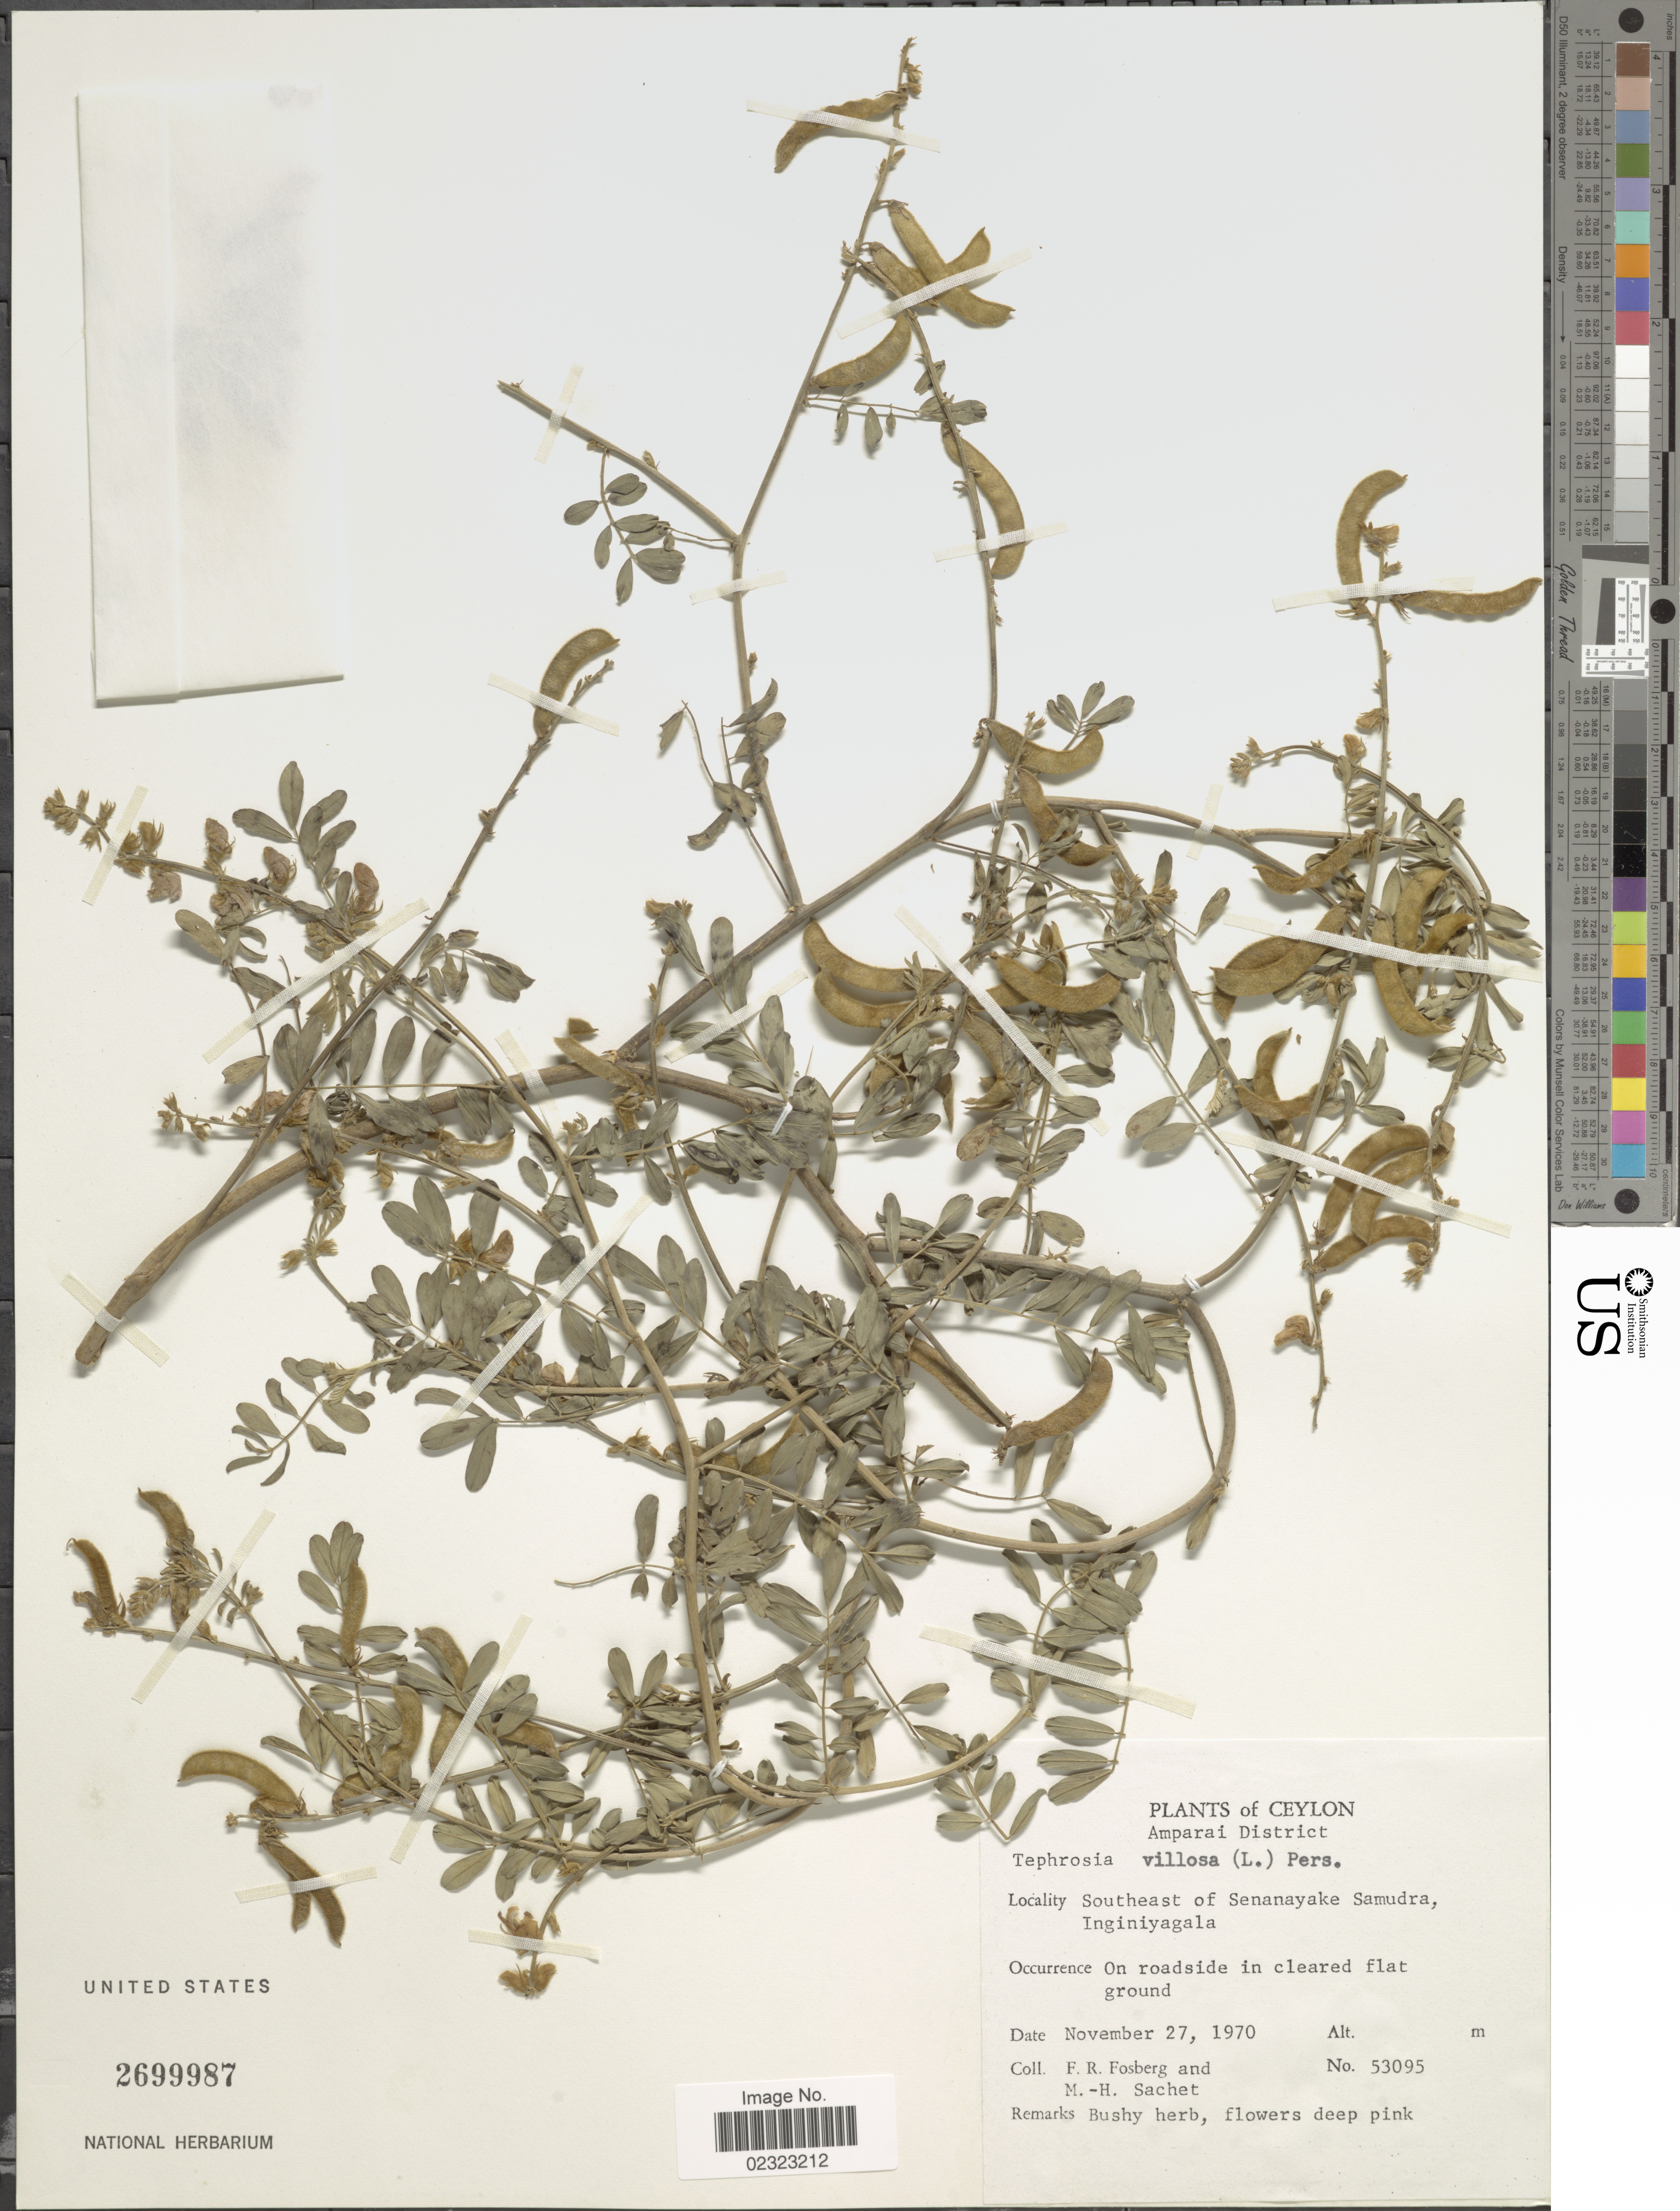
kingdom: Plantae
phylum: Tracheophyta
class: Magnoliopsida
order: Fabales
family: Fabaceae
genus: Tephrosia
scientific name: Tephrosia villosa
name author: Pers.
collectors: F. R. Fosberg & M.-H. Sachet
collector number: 53095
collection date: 1970-11-27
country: Sri Lanka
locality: Ceylon. Amparai District. Southeast of Senenayake Samudra, Inginiyagala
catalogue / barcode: US 2699987